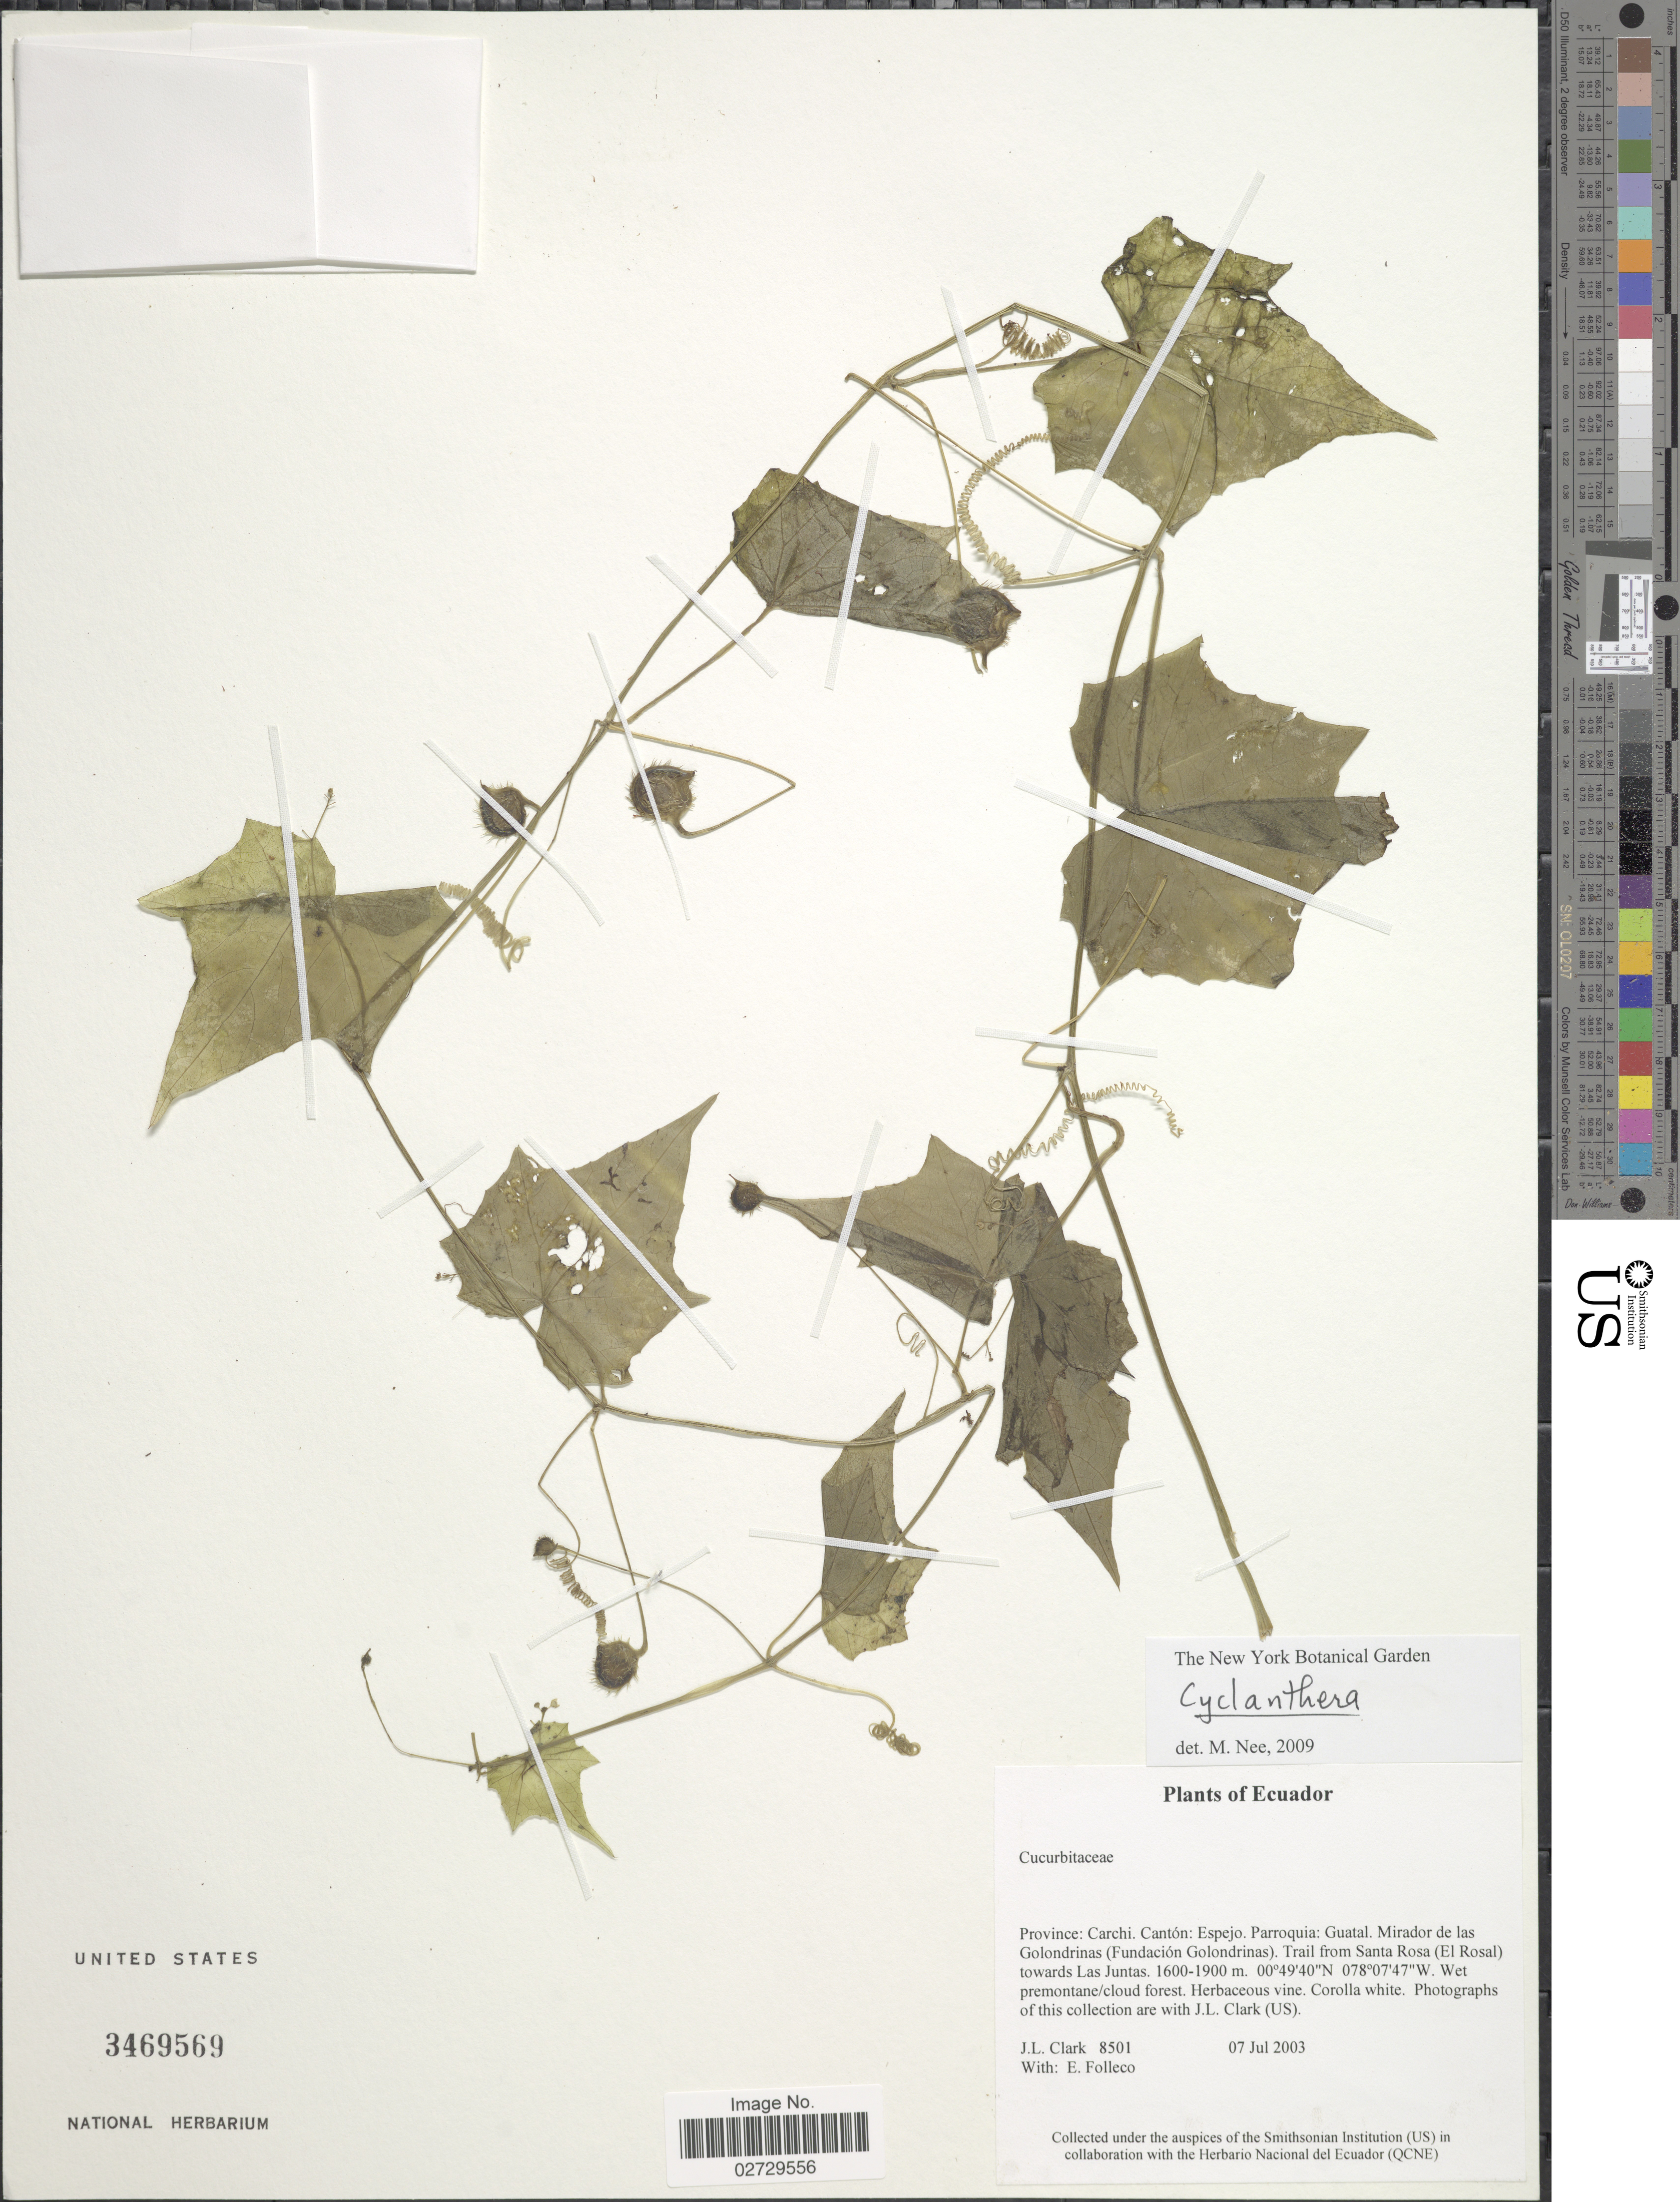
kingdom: Plantae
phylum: Tracheophyta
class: Magnoliopsida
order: Cucurbitales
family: Cucurbitaceae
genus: Cyclanthera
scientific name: Cyclanthera sp.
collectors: J. L. Clark & E. Folleco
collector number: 8501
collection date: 2003-07-07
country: Ecuador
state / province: Carchi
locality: Province: Carchi, Canton: Espejo. Parroquia: Guatal. Mirador de las Golondrinas (Fundacion Golondrinas). Trail from Santa Rosa (El Rosal) towards Las Juntas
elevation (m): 1600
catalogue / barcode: US 3469569